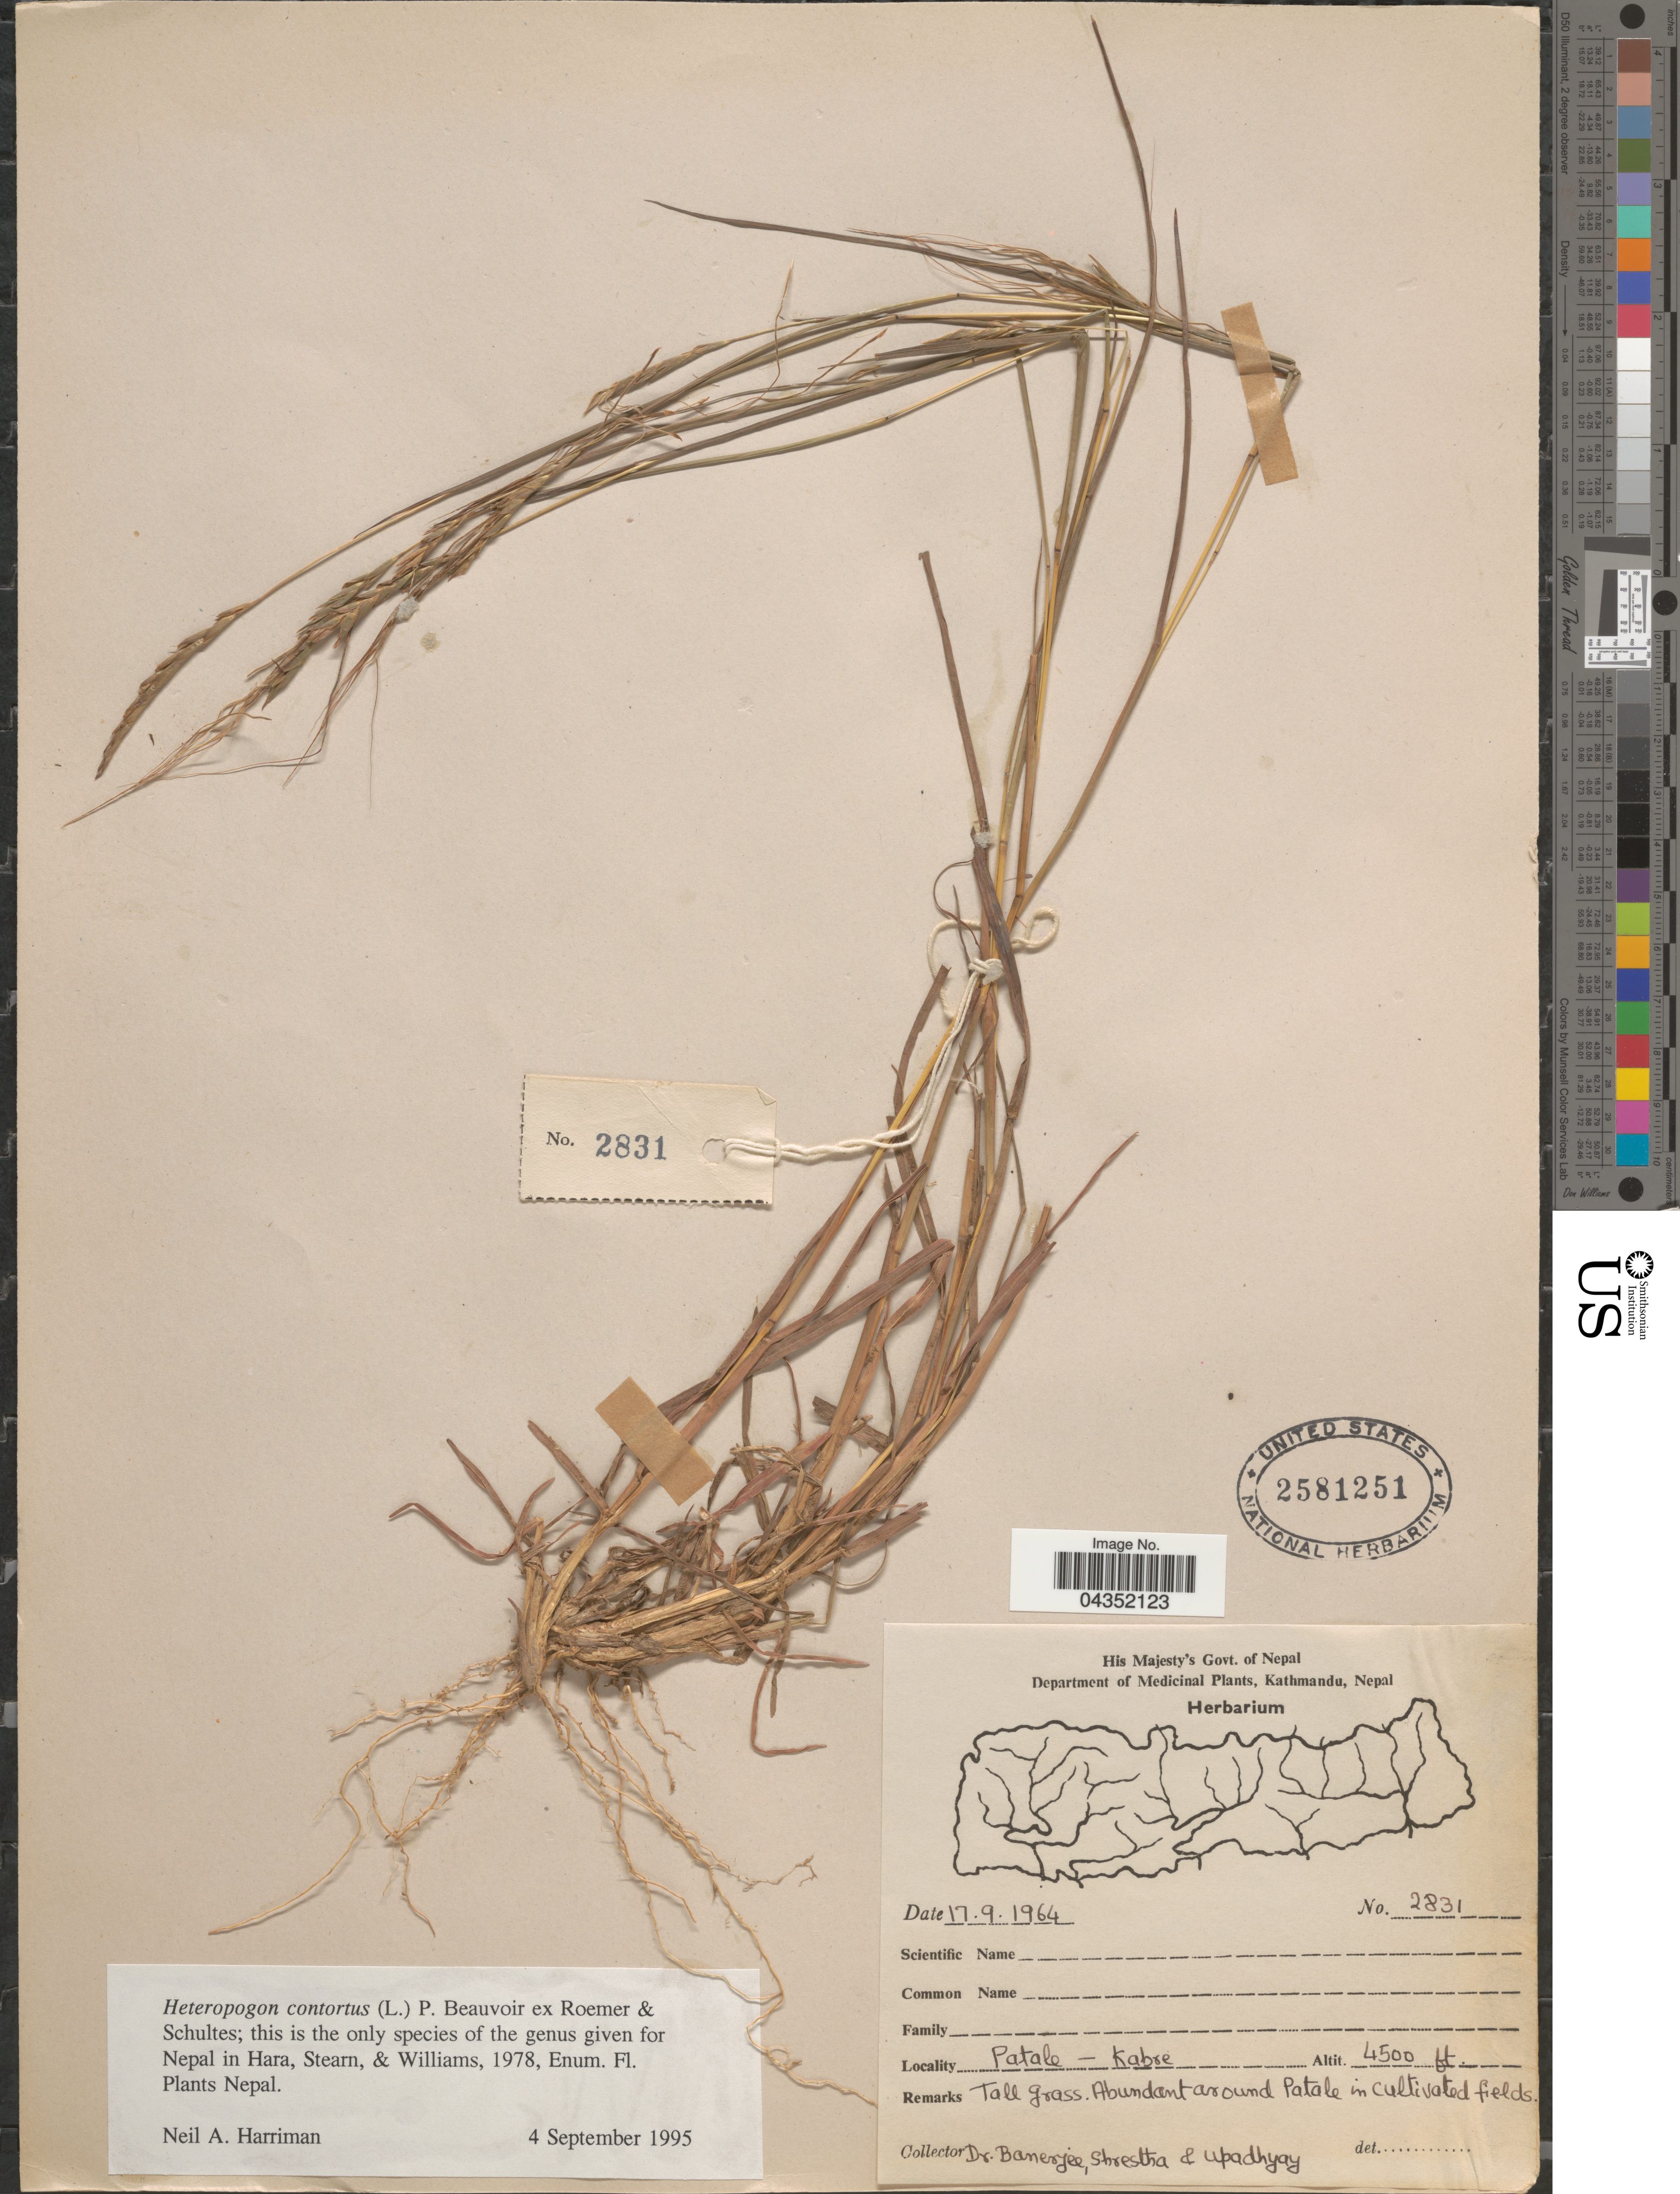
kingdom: Plantae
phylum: Tracheophyta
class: Liliopsida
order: Poales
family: Poaceae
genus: Heteropogon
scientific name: Heteropogon contortus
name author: (L.) P. Beauv. ex Roem. & Schult.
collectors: -. Banerjee, -. Shrestha & Upadhyay, --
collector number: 2831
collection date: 1964-09-17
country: Nepal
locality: Patale - Kabre.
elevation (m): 1372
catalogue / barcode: US 2581251